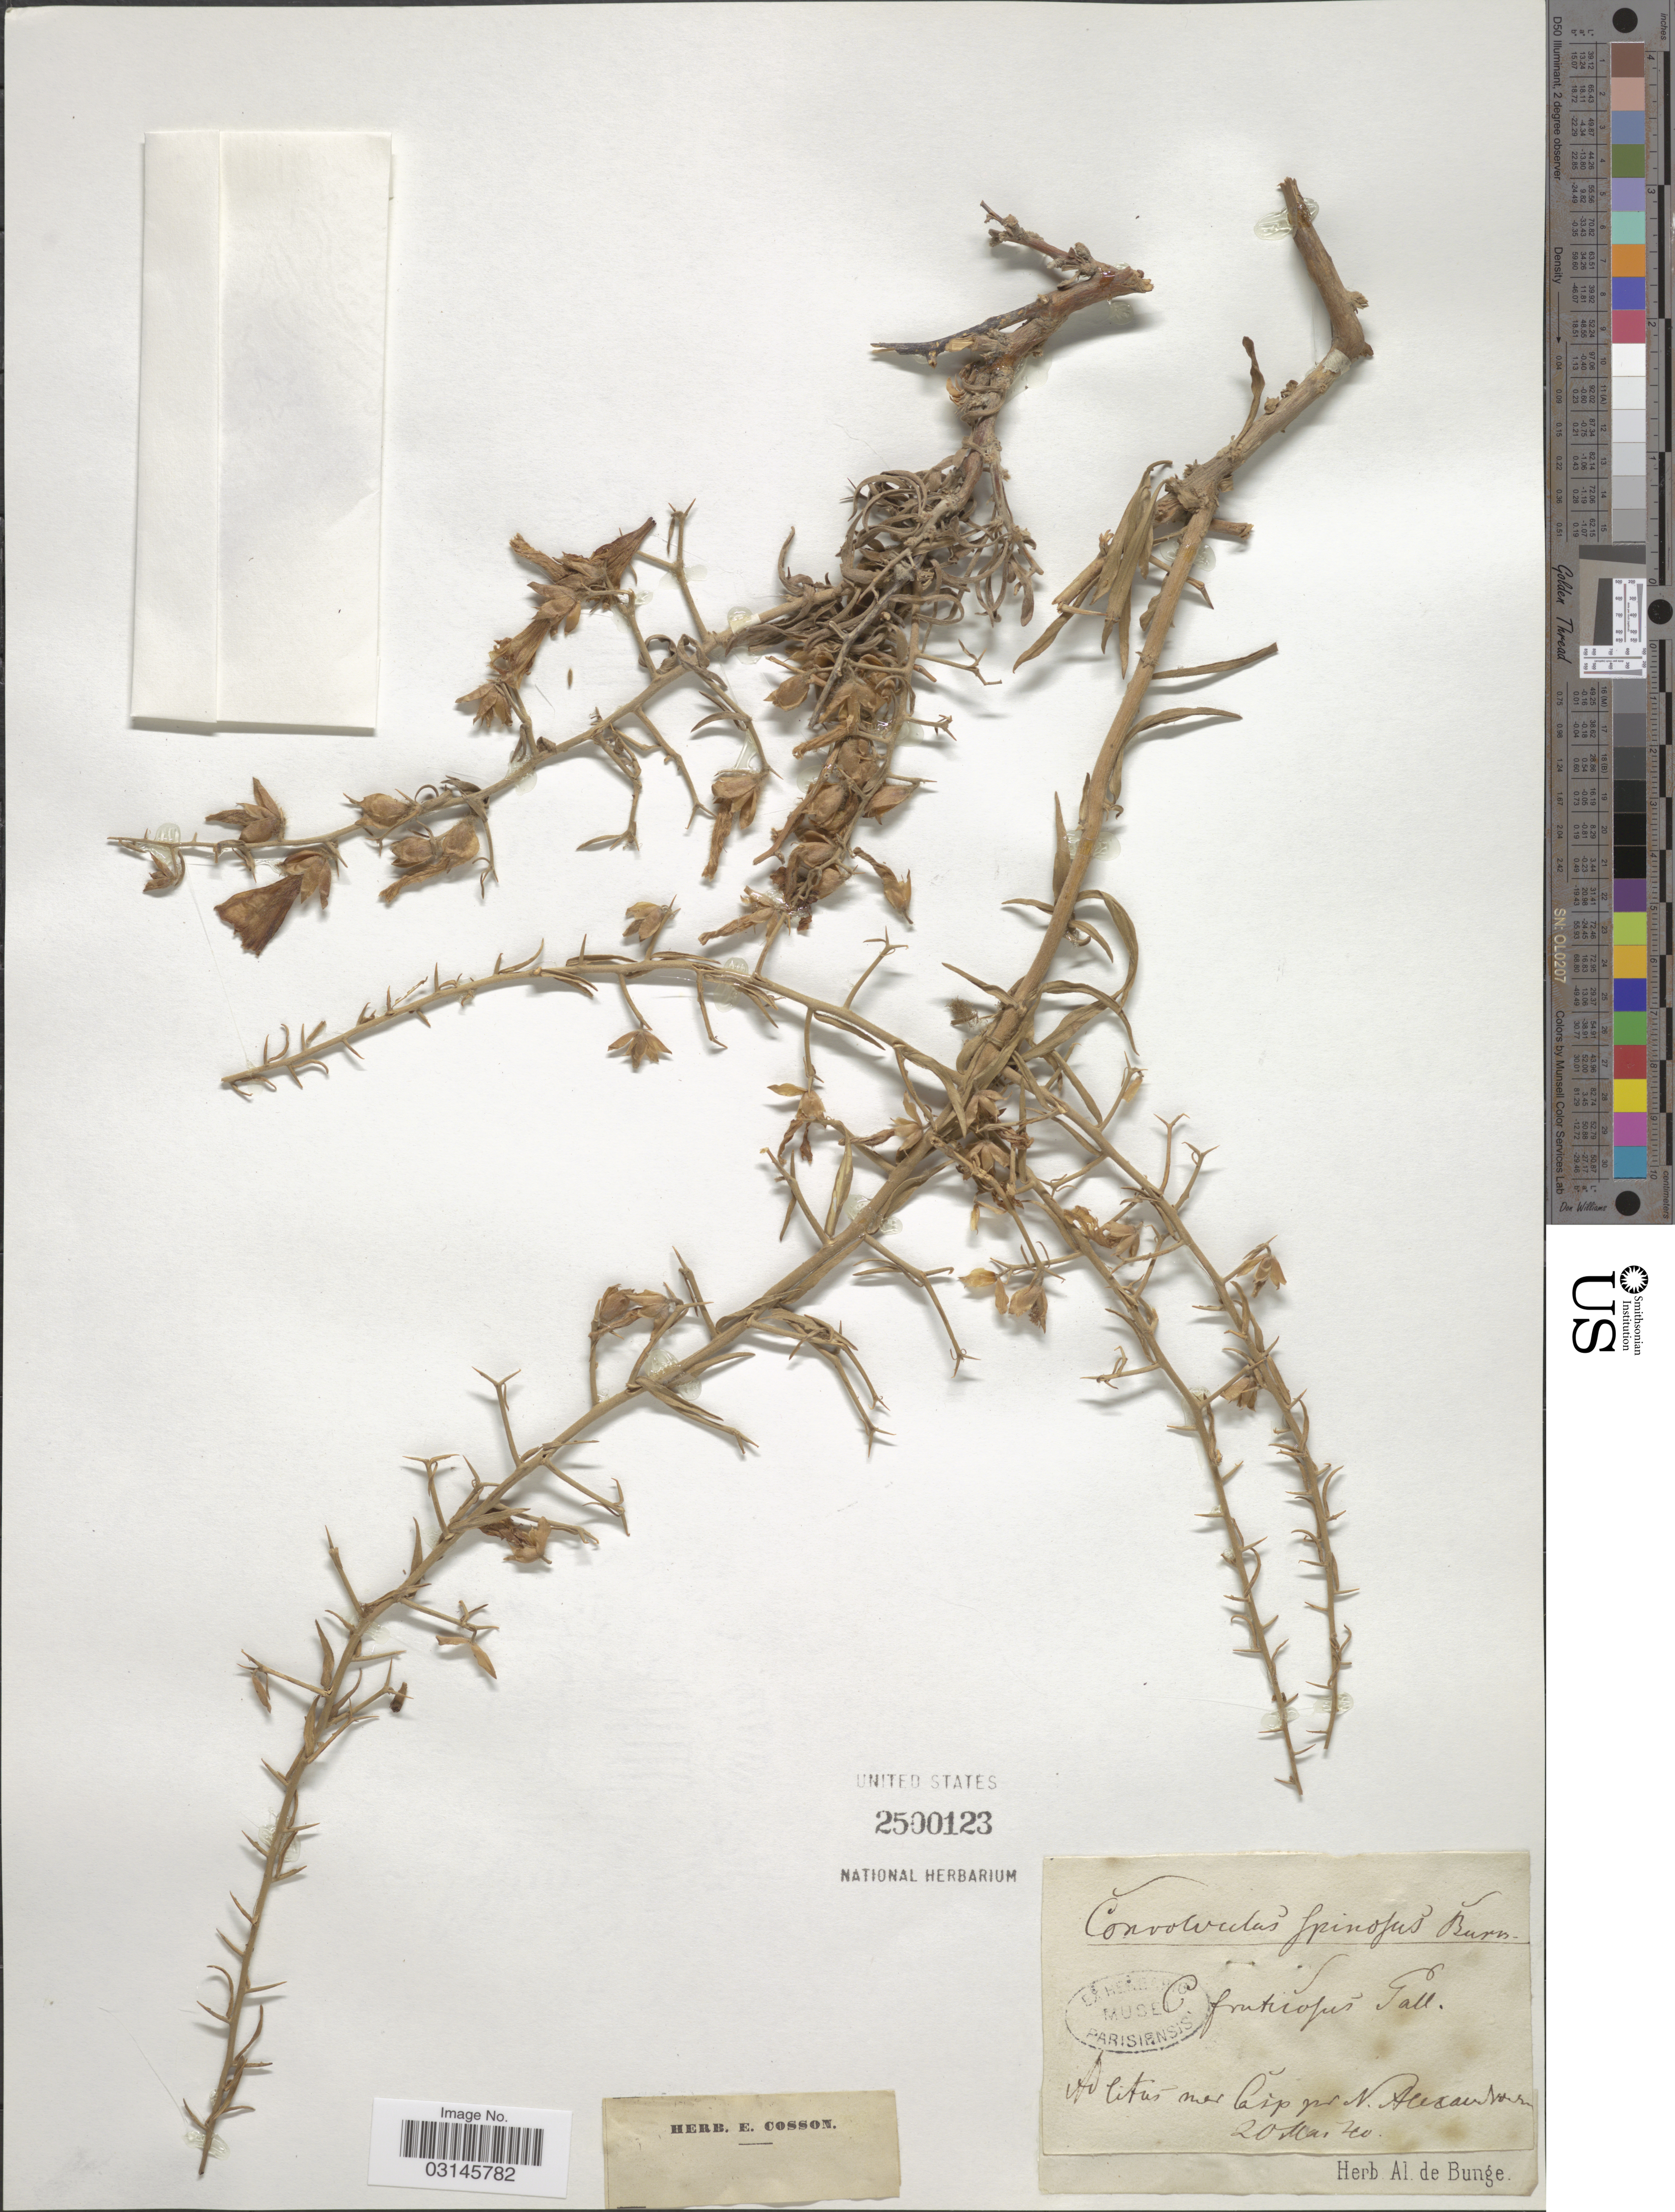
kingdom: Plantae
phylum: Tracheophyta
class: Magnoliopsida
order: Solanales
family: Convolvulaceae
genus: Convolvulus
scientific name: Convolvulus spinosus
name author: Burm. f.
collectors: ex herb. Bunge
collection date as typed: Transcribed d/m/y: 20/5/40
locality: Ad litus [interpreted] near [interpreted] Casp [interpreted] pr [interpreted] N. Alexander [interpreted].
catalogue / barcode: US 2500123